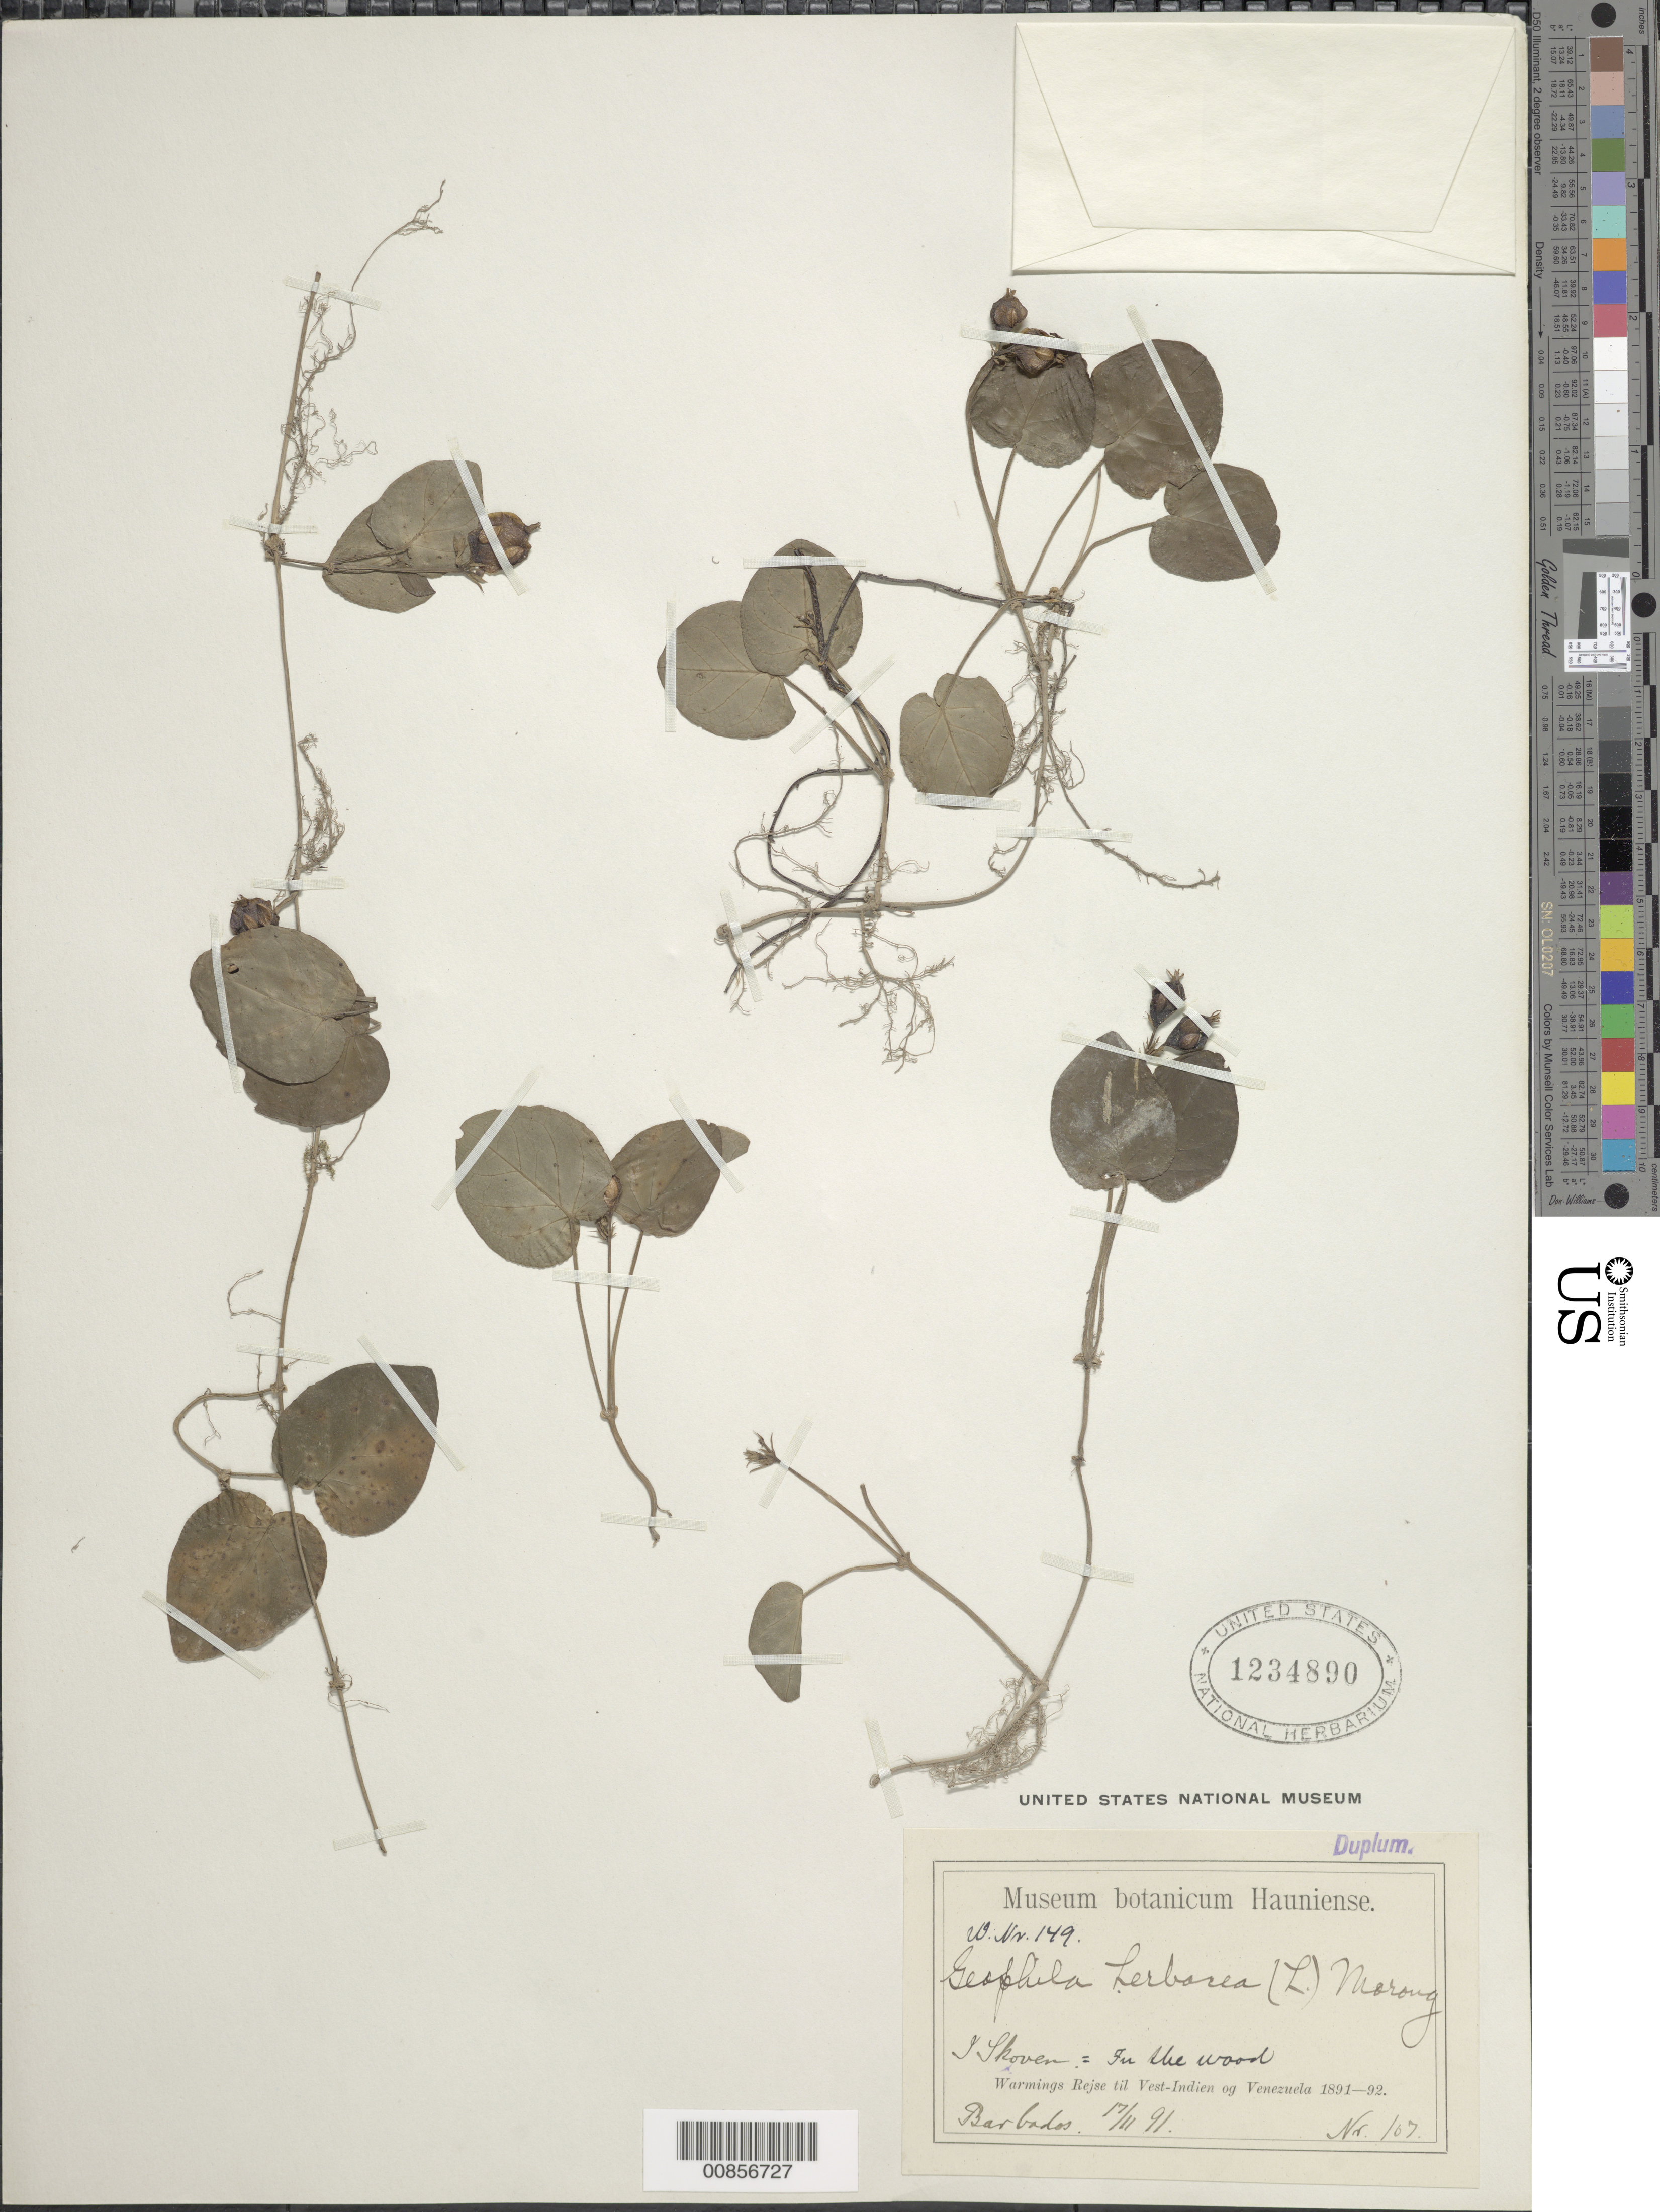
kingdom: Plantae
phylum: Tracheophyta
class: Magnoliopsida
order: Gentianales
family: Rubiaceae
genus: Geophila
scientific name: Geophila repens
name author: (L.) I.M. Johnst.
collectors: Skoven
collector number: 107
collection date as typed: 17 Nov 1891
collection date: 1891-11-17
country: Barbados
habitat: In woods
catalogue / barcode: US 1234890